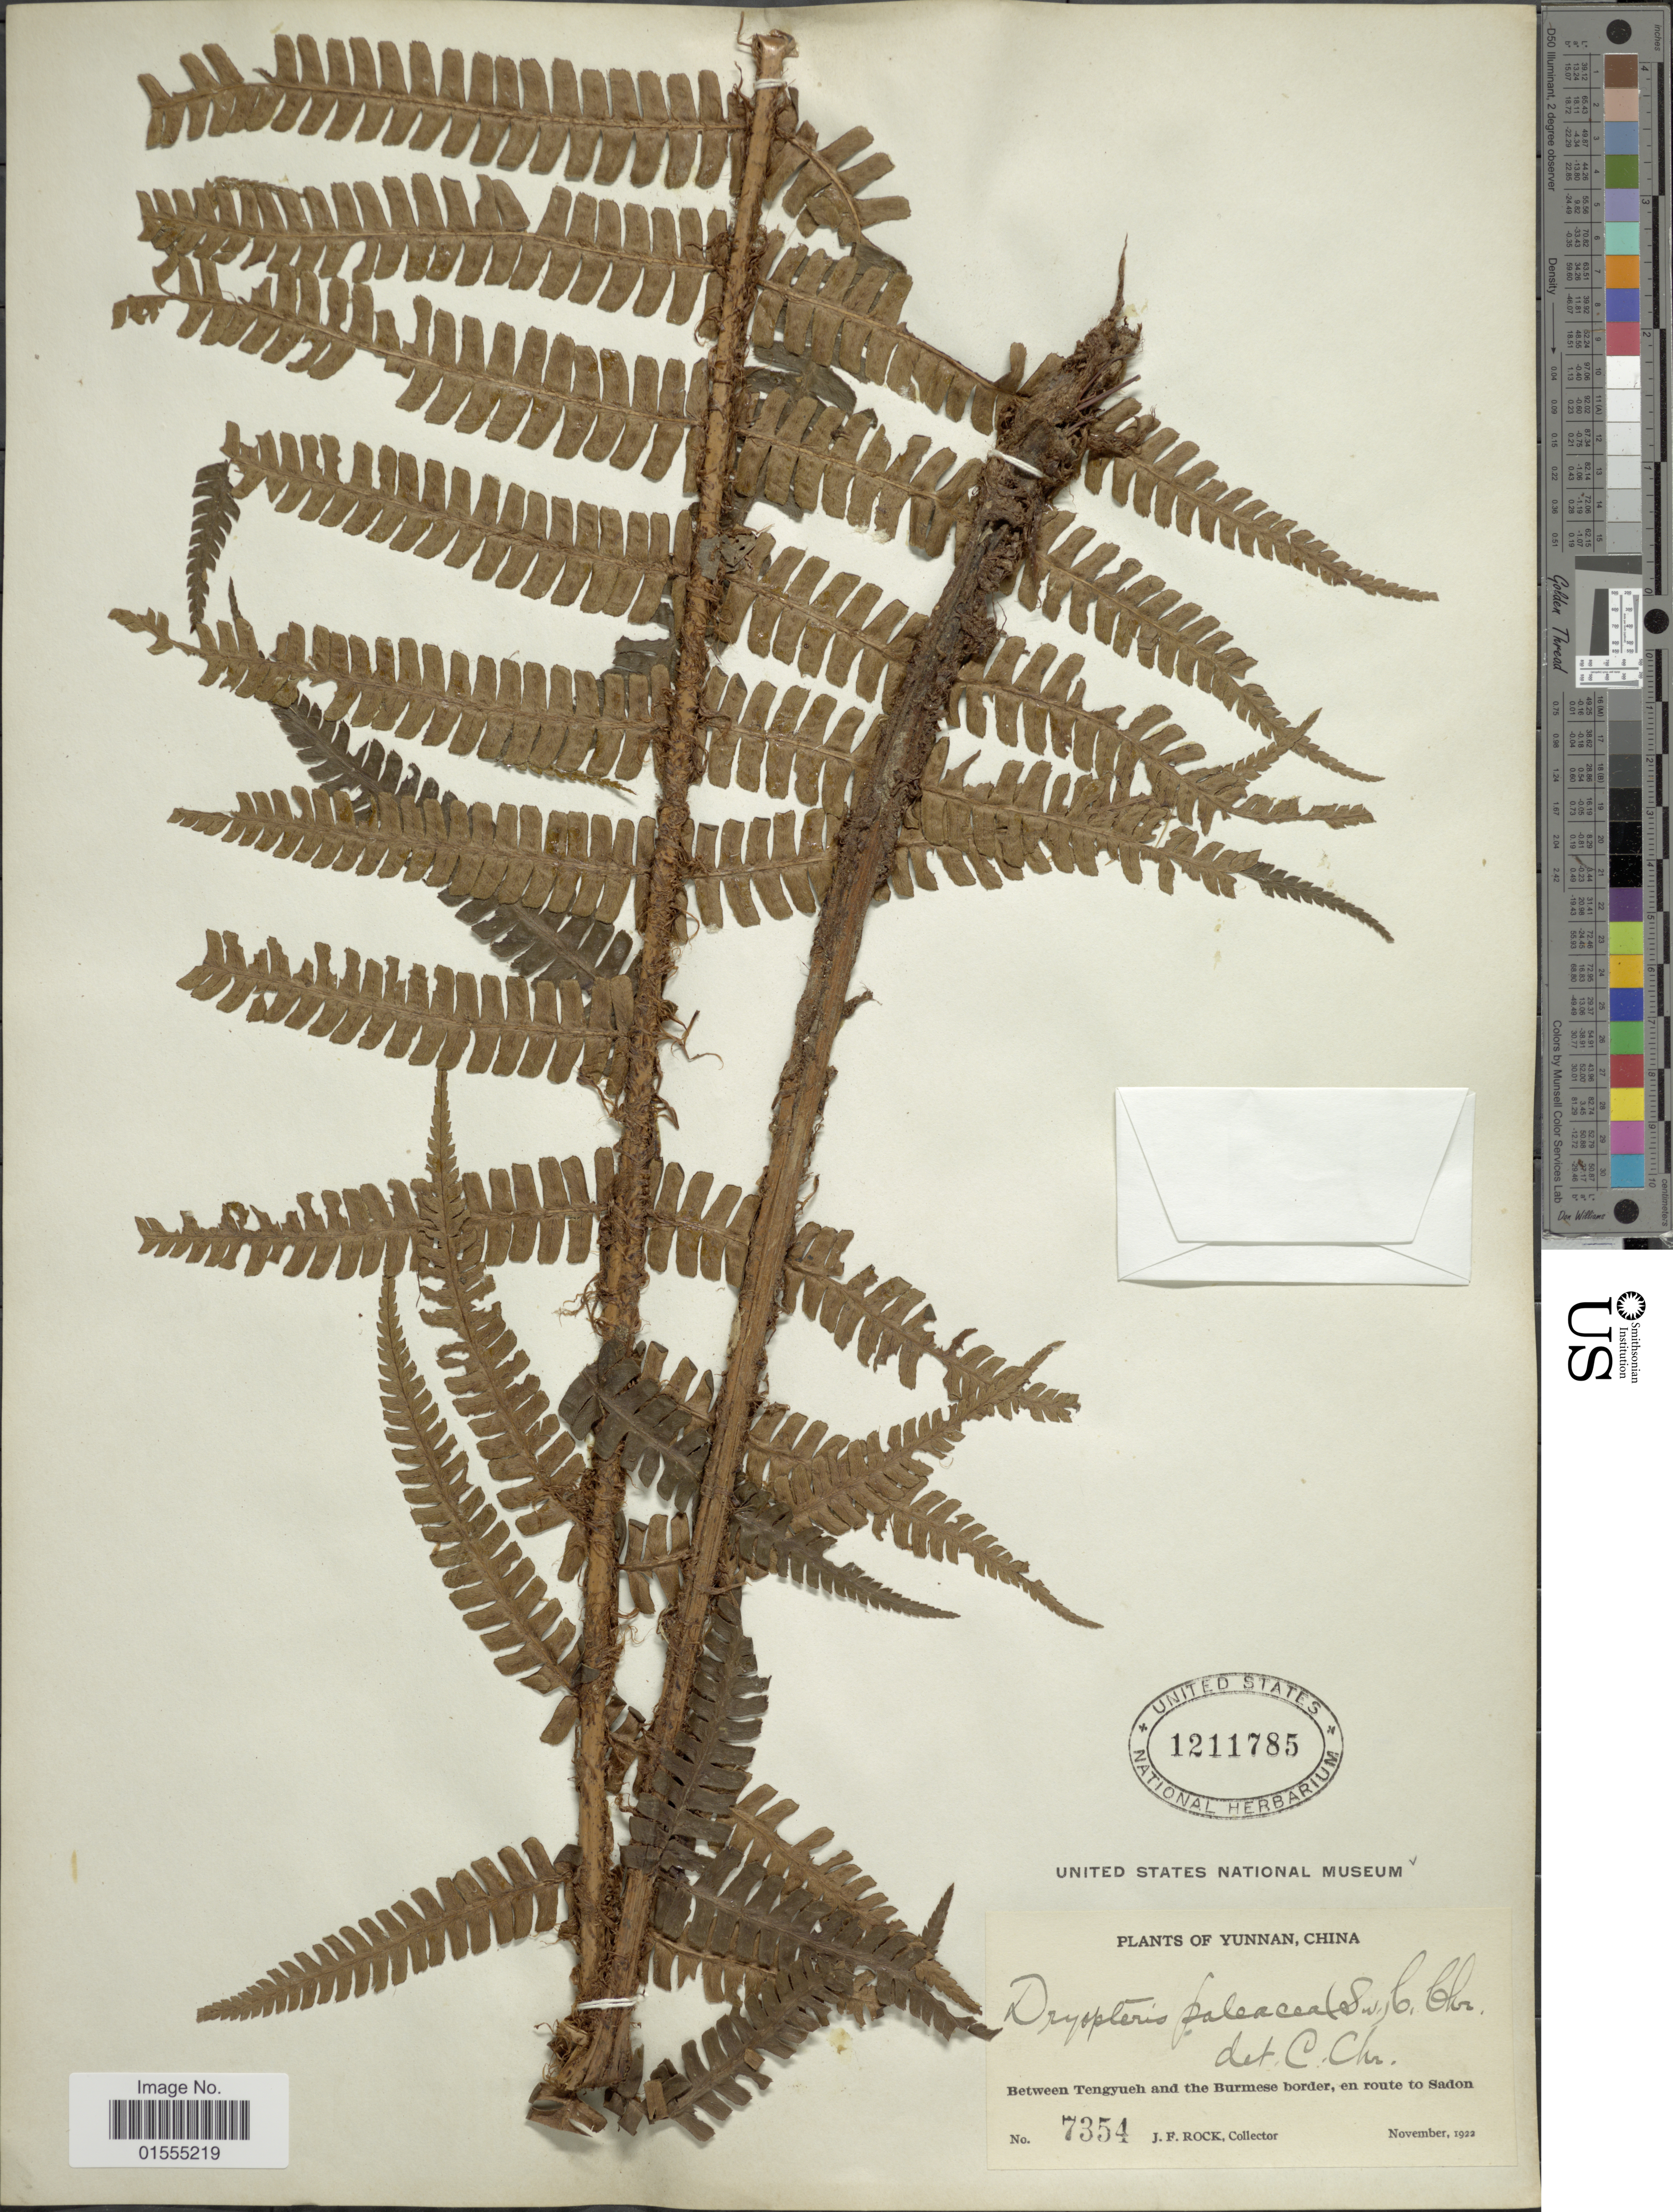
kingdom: Plantae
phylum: Tracheophyta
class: Polypodiopsida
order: Polypodiales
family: Dryopteridaceae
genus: Dryopteris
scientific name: Dryopteris wallichiana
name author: (Spreng.) Hyl.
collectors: J. Rock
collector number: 7354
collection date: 1922-11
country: China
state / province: Yunnan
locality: Between Tengyueh and the Burmese border, en route to Sadon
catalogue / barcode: US 1211785